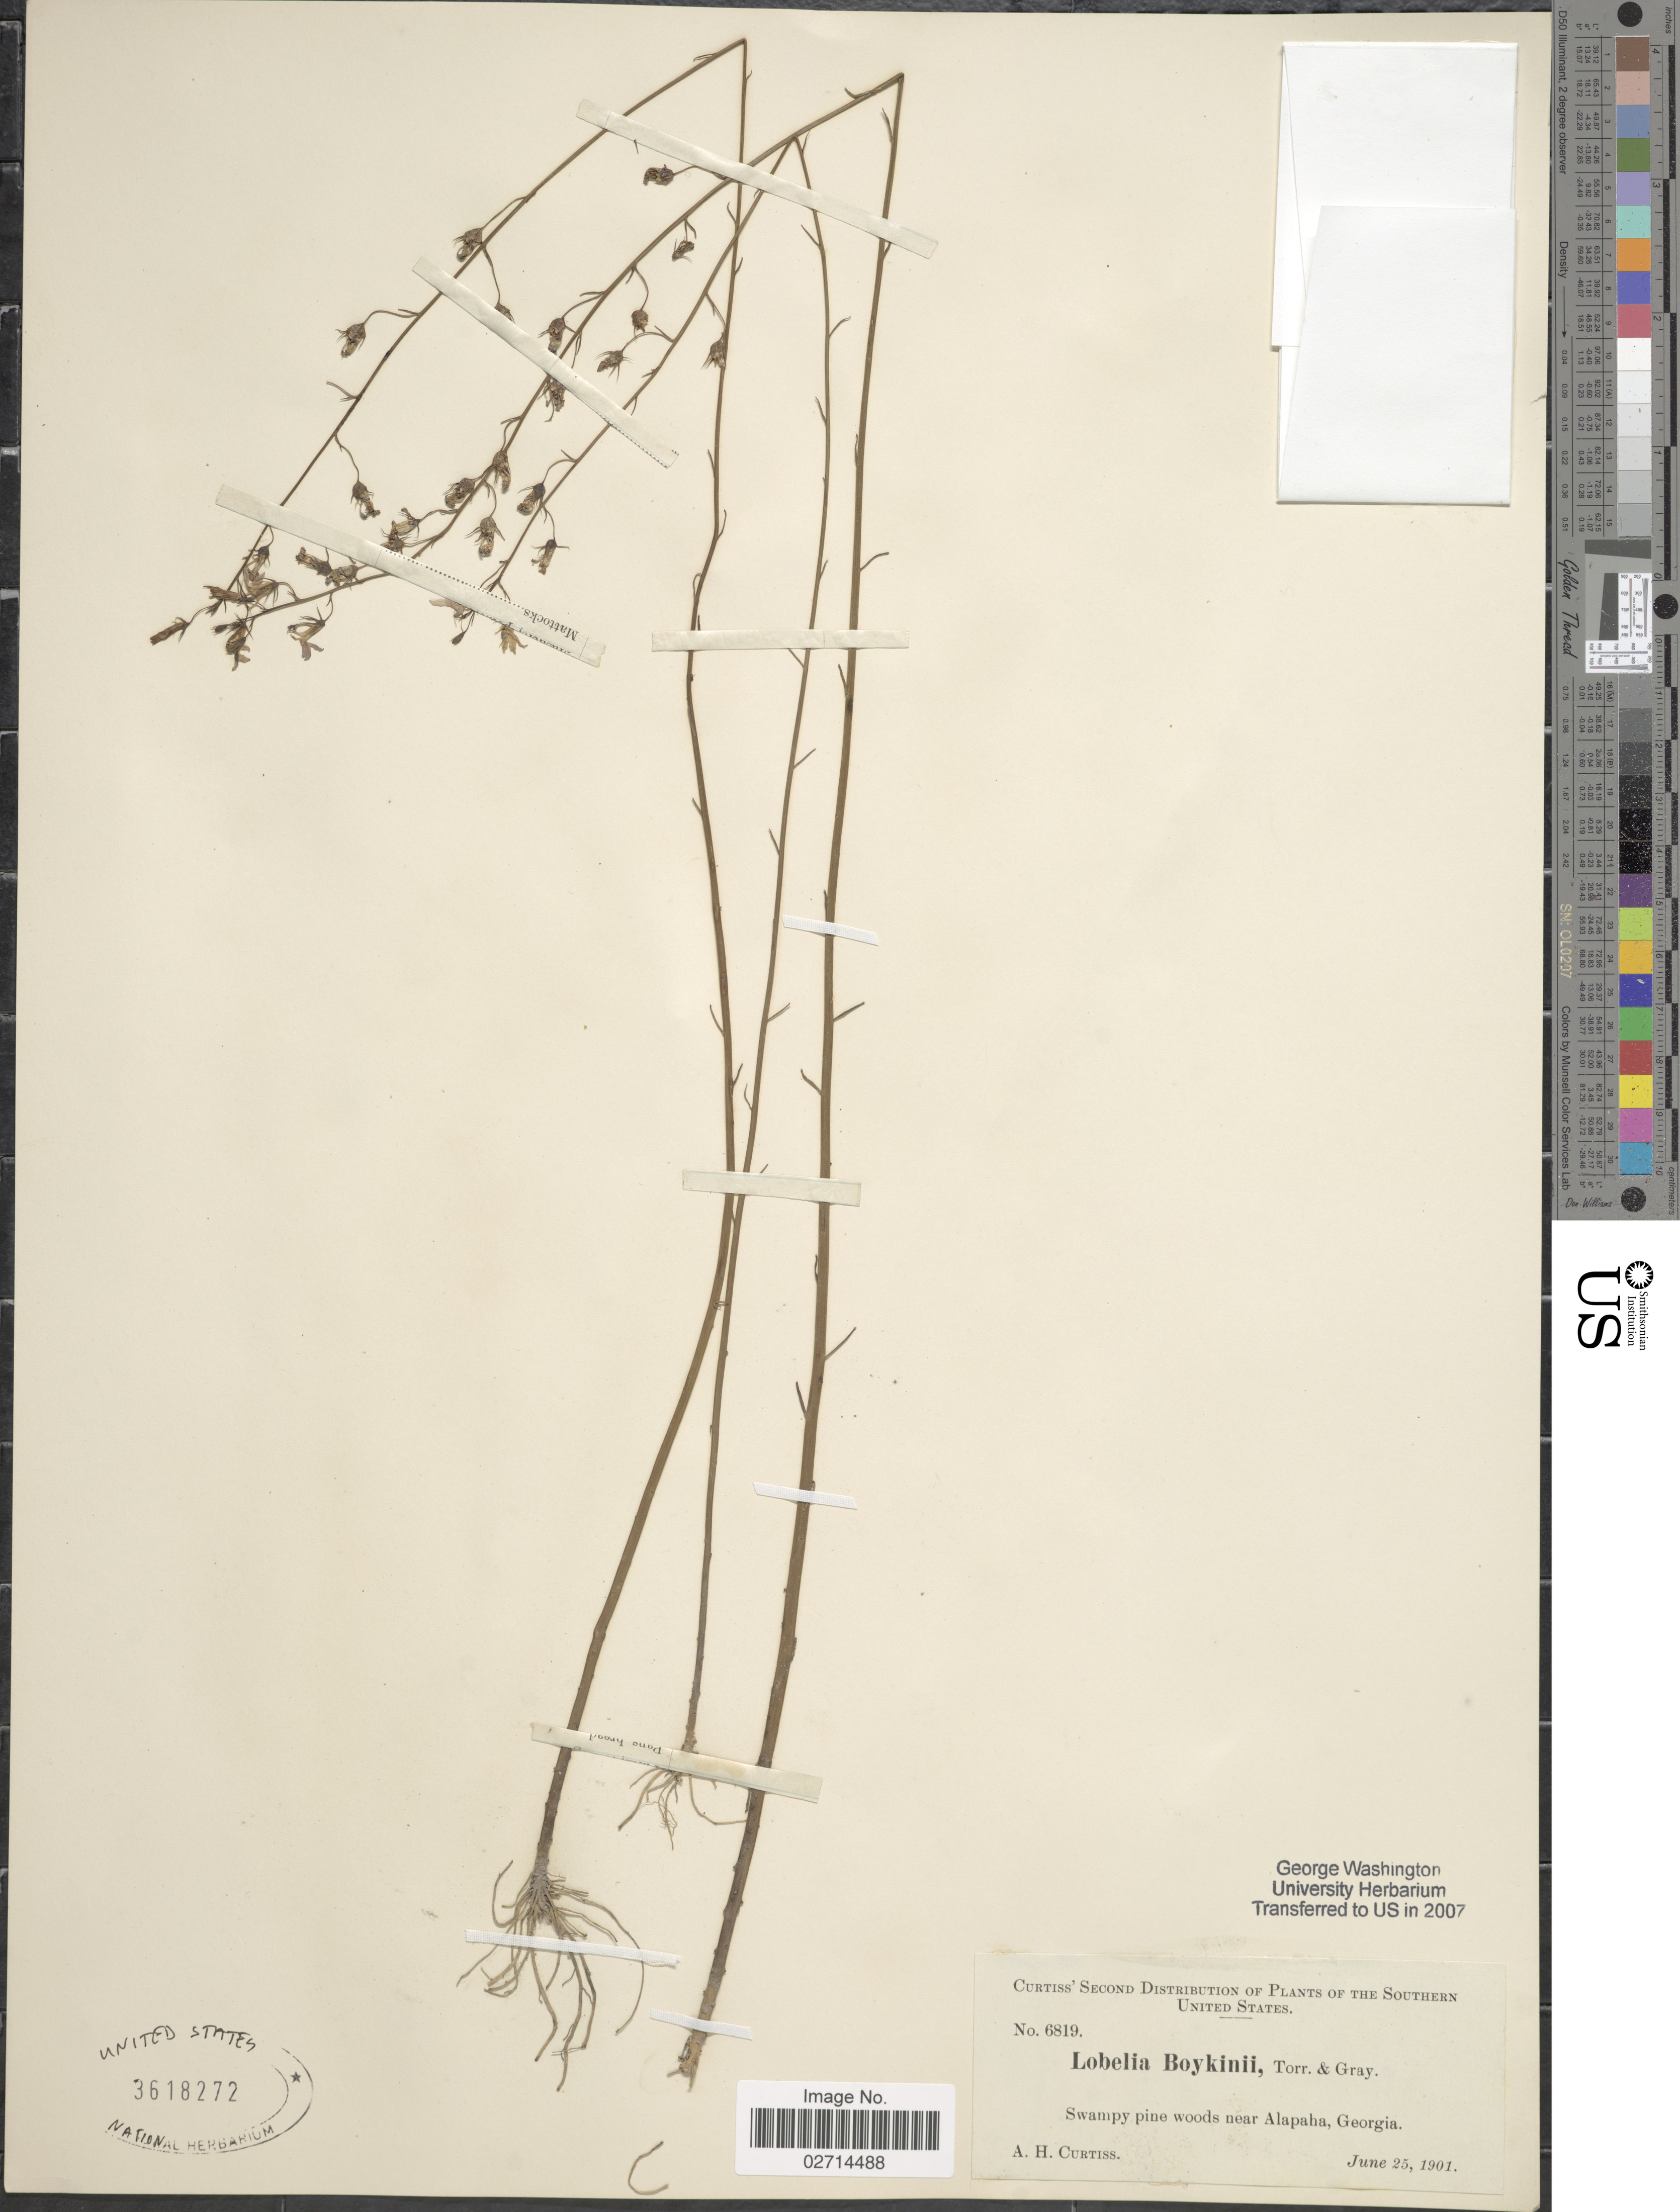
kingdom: Plantae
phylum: Tracheophyta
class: Magnoliopsida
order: Asterales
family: Campanulaceae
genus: Lobelia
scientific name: Lobelia boykinii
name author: Torr. & A. Gray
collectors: A. H. Curtiss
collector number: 6819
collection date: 1901-06-25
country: United States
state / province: Georgia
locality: Swampy pine woods near Alapaha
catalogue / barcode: US 3618272